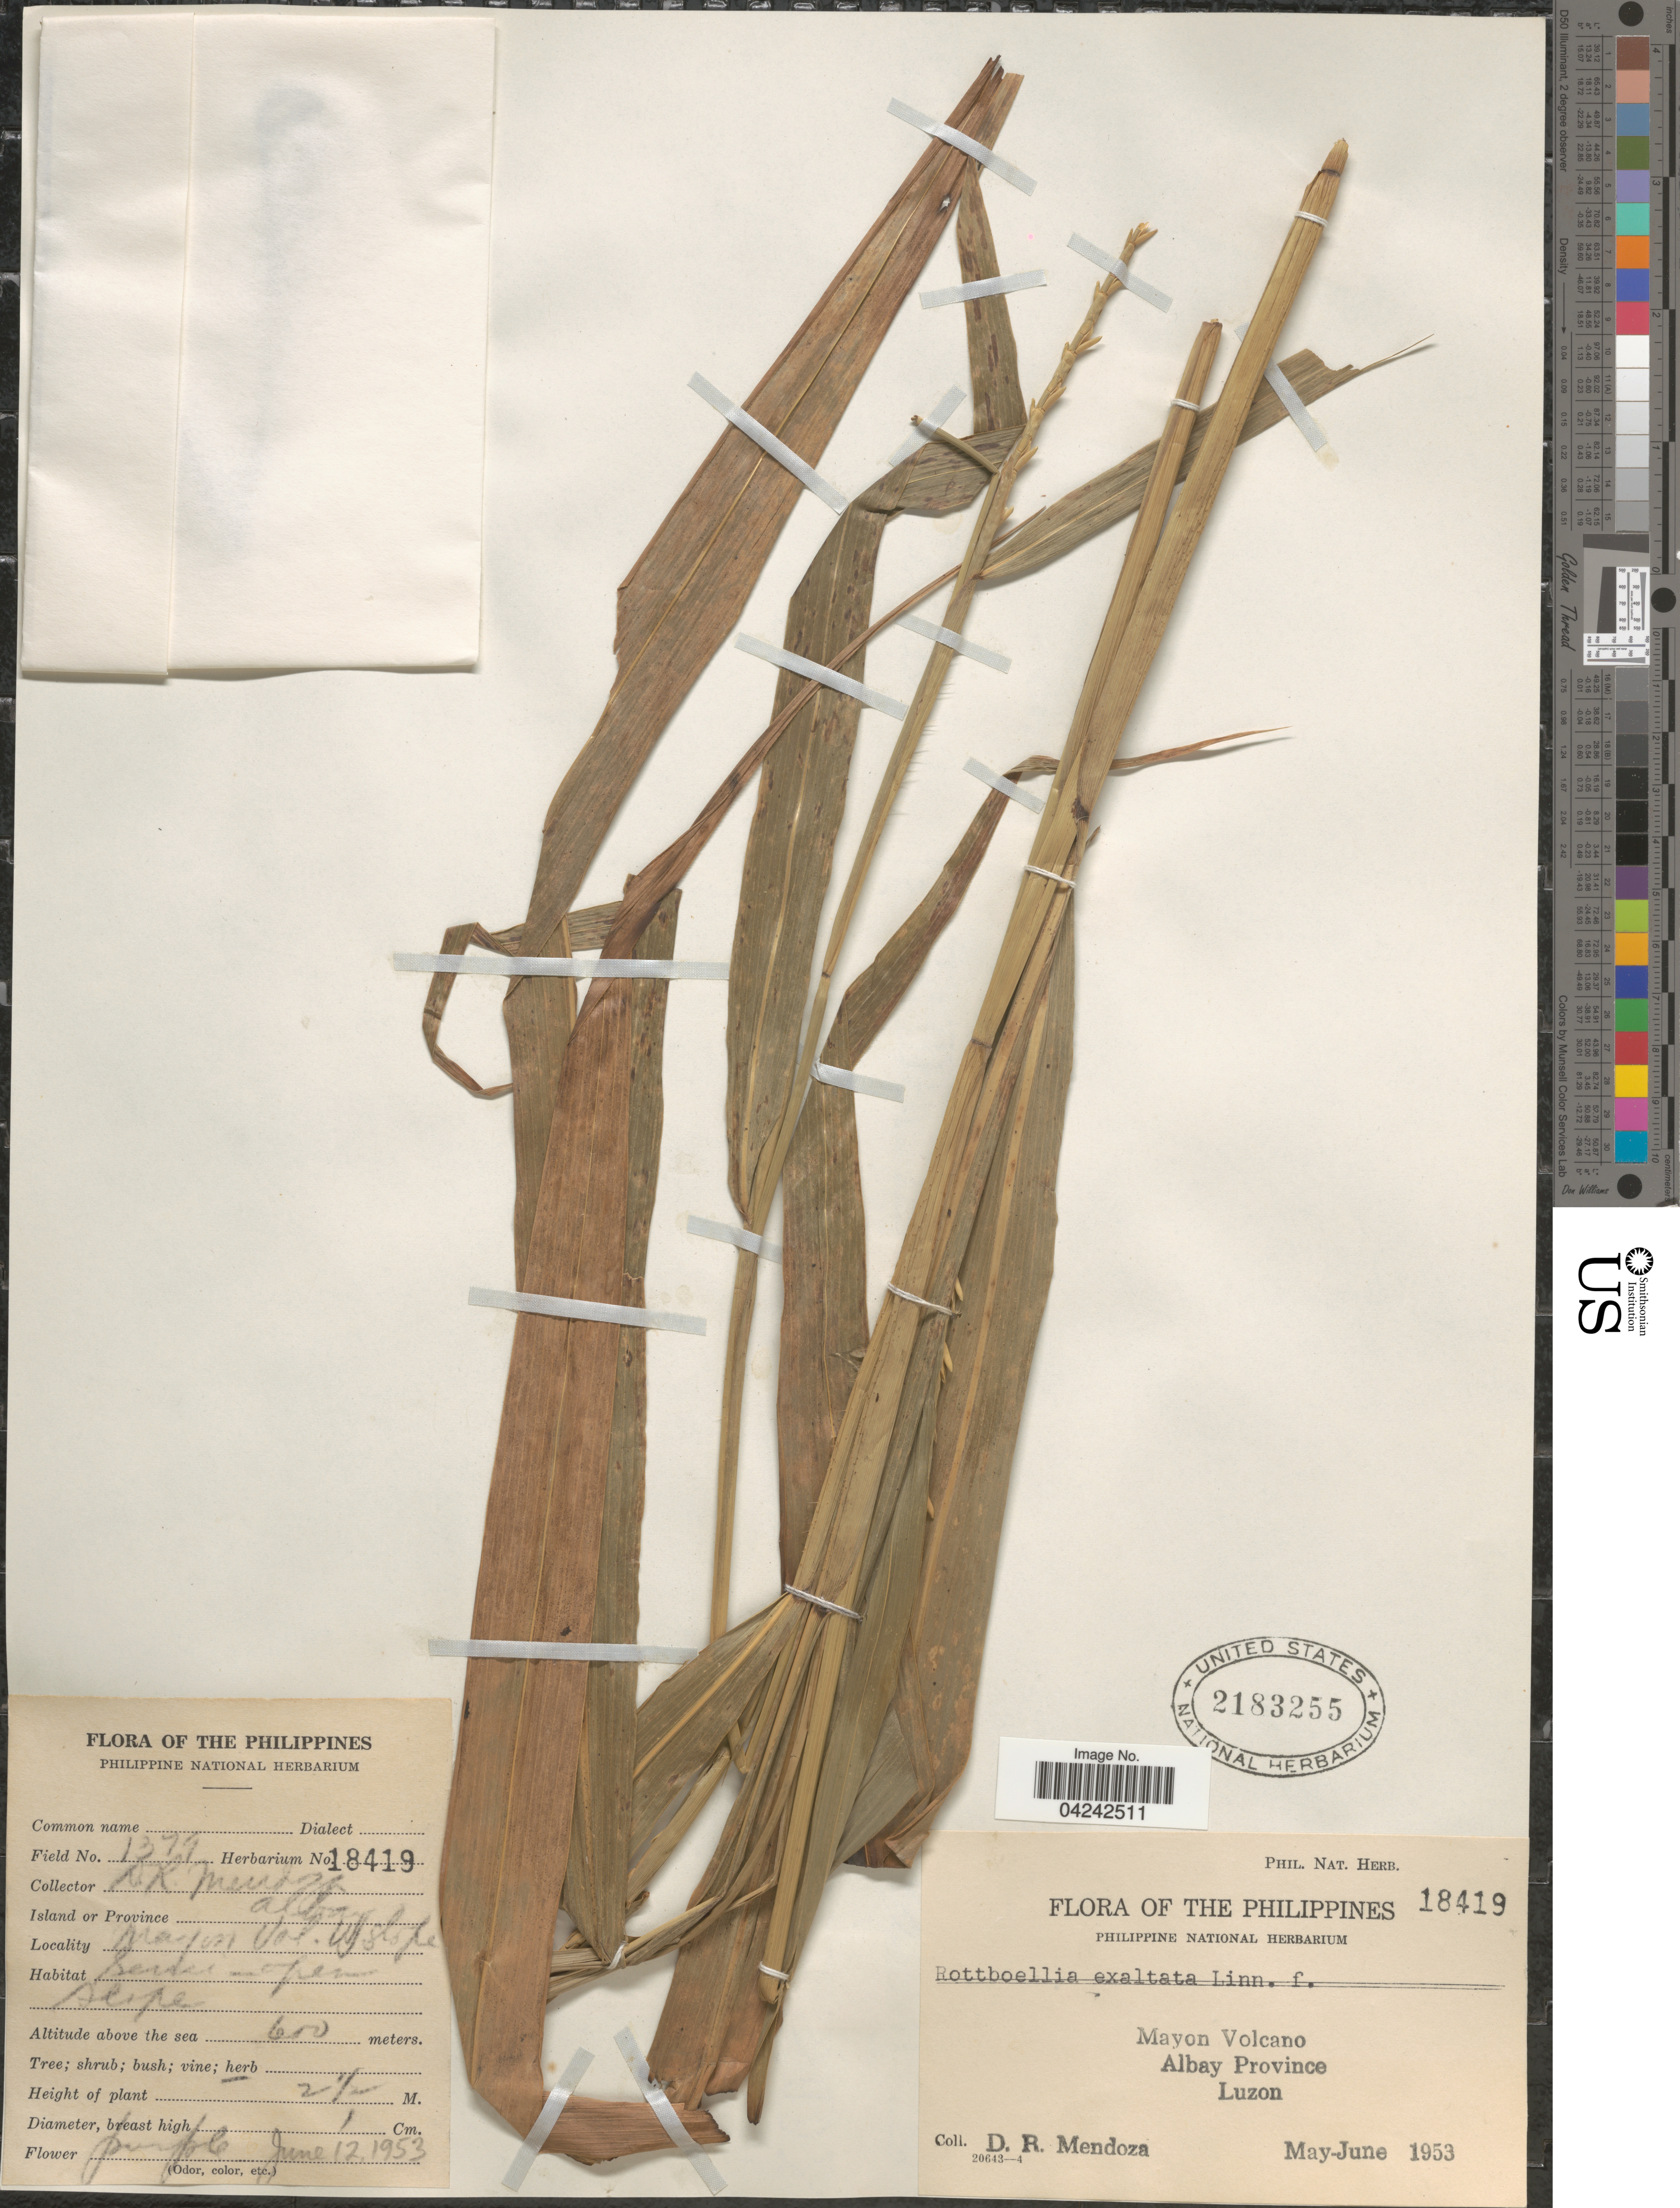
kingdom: Plantae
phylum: Tracheophyta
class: Liliopsida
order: Poales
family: Poaceae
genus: Rottboellia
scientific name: Rottboellia cochinchinensis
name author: (Lour.) Clayton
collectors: D. Mendoza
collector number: Phil. Nat. Herb. 18419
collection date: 1953-05/1953-06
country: Philippines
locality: Mayon Volcano. Albay Province. Luzon.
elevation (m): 600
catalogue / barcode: US 2183255